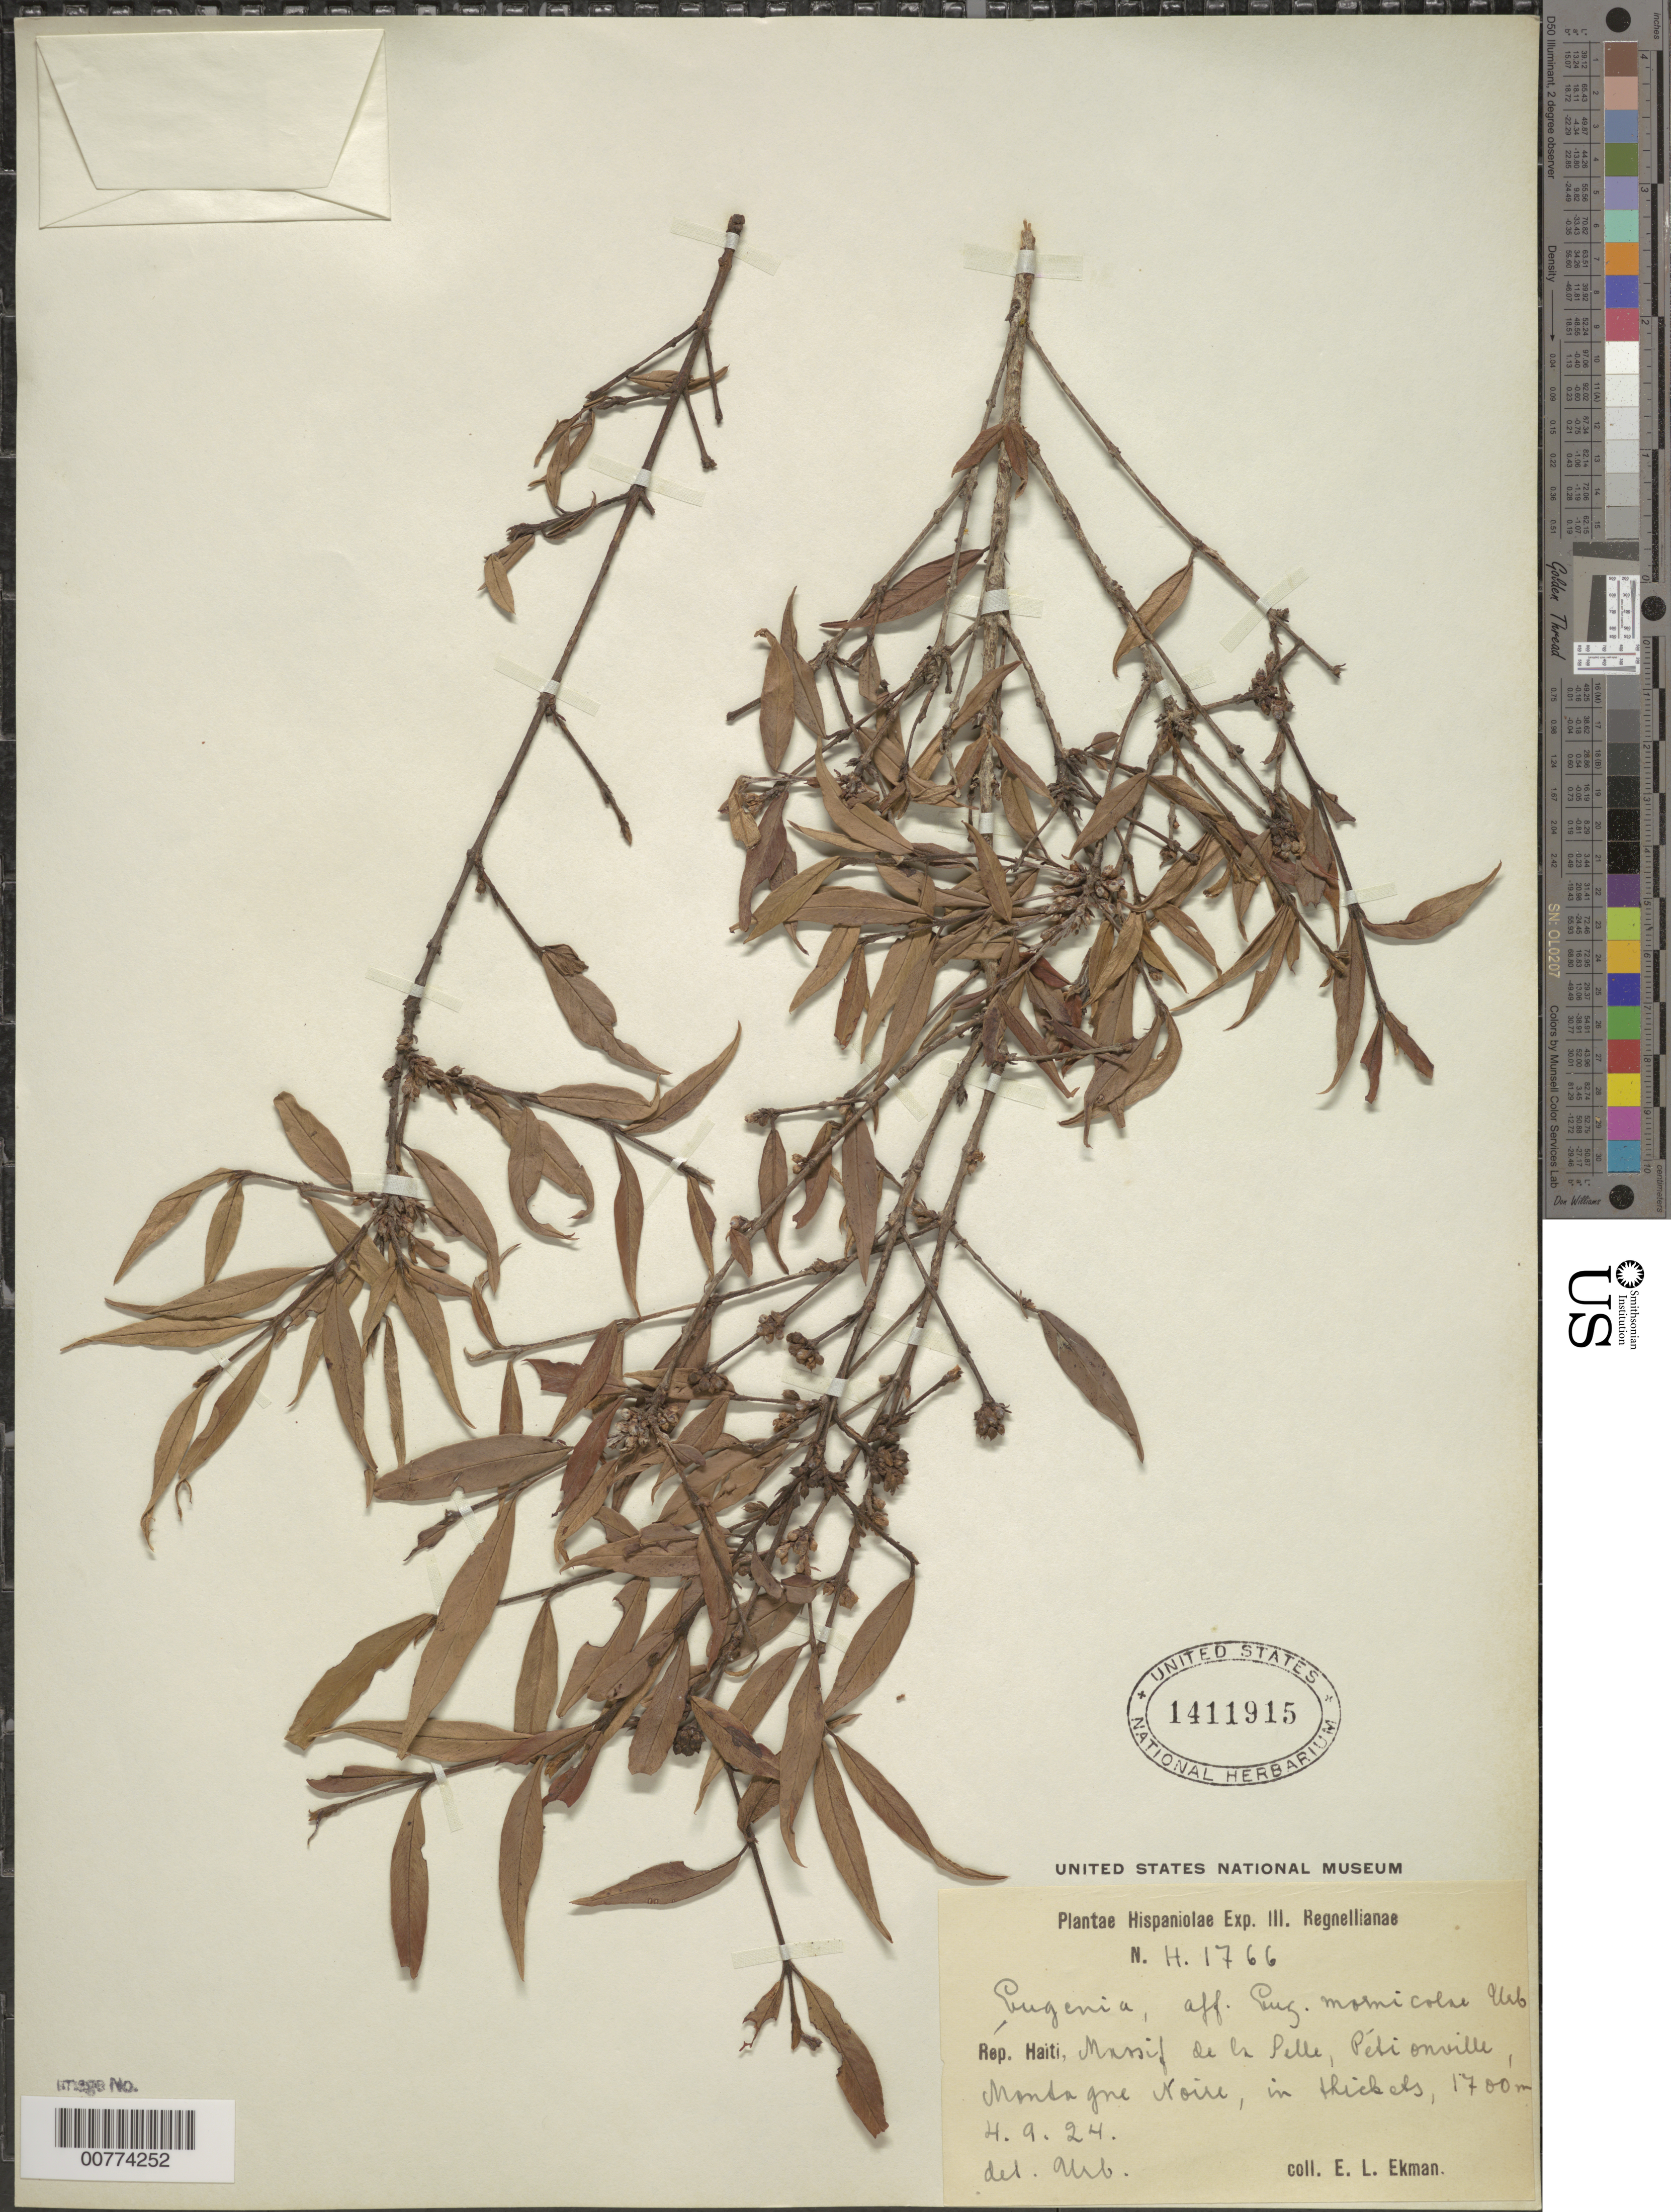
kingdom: Plantae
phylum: Tracheophyta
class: Magnoliopsida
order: Myrtales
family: Myrtaceae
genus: Eugenia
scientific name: Eugenia isabeliana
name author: Kiaersk.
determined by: Urban, Ignatz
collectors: E. L. Ekman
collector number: H 1766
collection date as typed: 04 Sep 1924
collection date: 1924-09-04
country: Haiti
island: Hispaniola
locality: Massif de la Selle, Pétionville, Montagne Noire.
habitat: In thickets.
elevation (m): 1700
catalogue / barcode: US 1411915